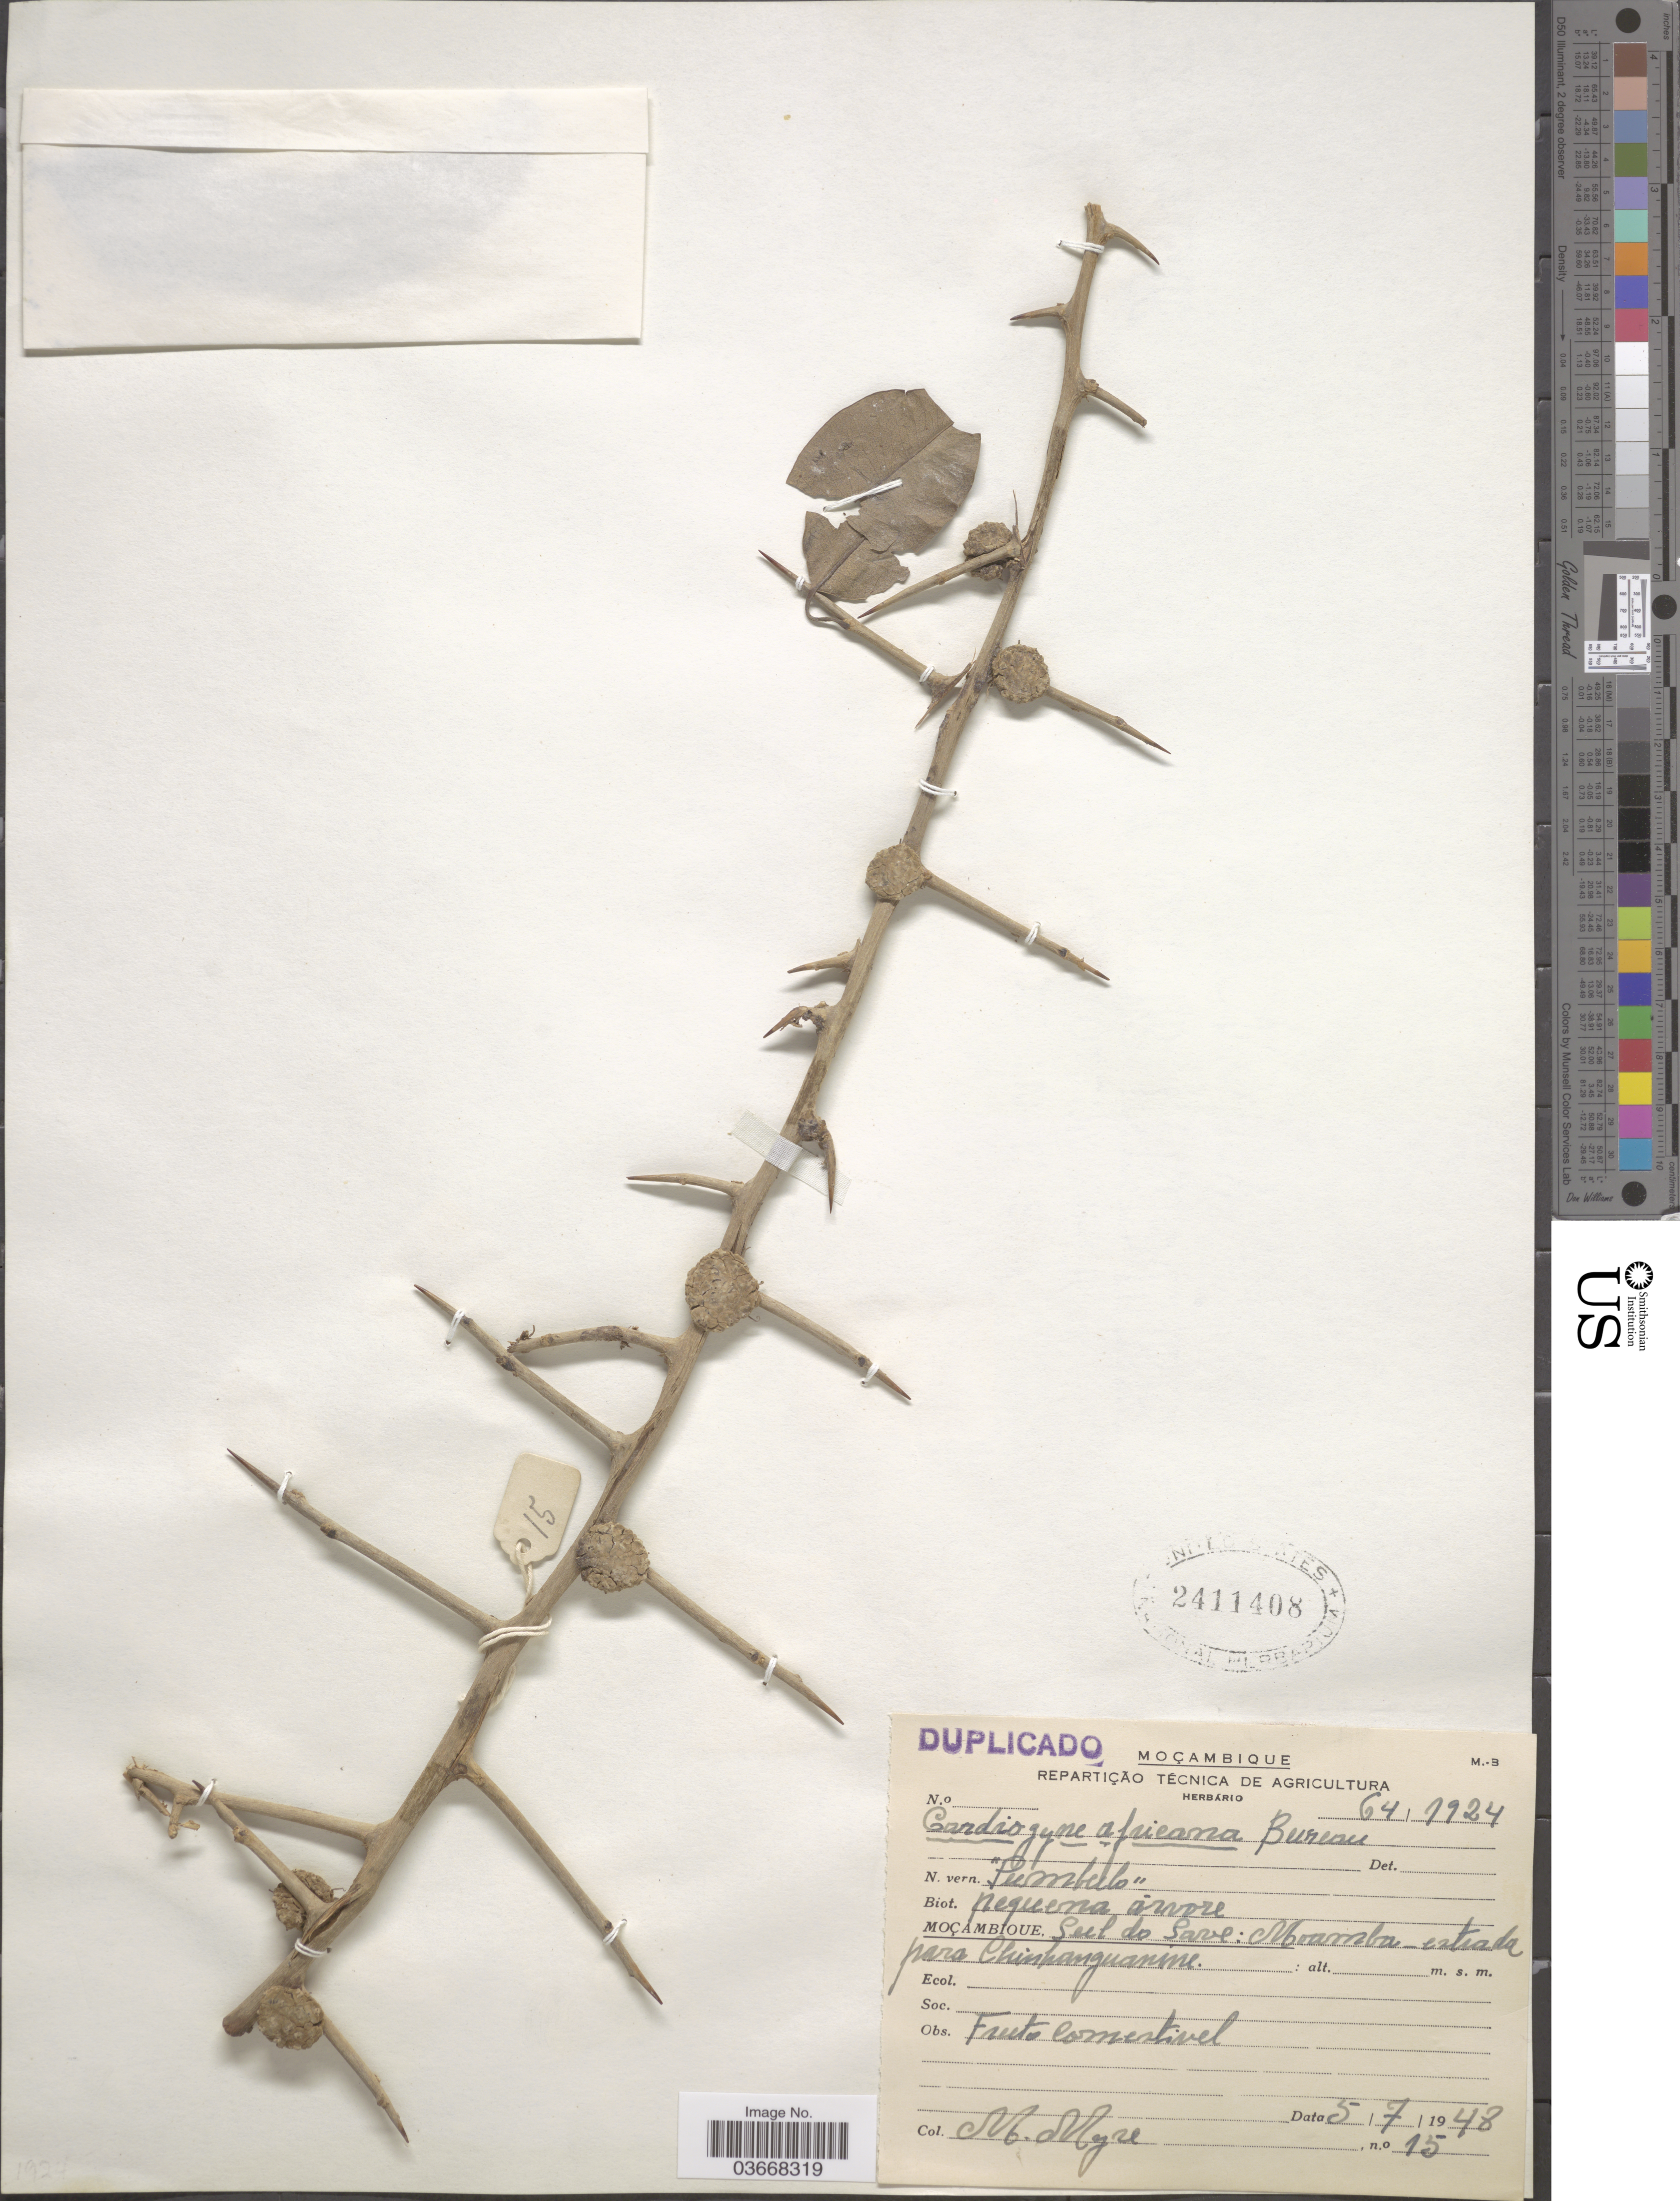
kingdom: Plantae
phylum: Tracheophyta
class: Magnoliopsida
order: Rosales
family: Moraceae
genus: Maclura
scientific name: Maclura africana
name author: (Bureau) Corner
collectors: Myre, M.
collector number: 15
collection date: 1948-07-05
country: Mozambique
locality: Sul do Save: Moamba-estrada para Chinhanguanine.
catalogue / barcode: US 2411408